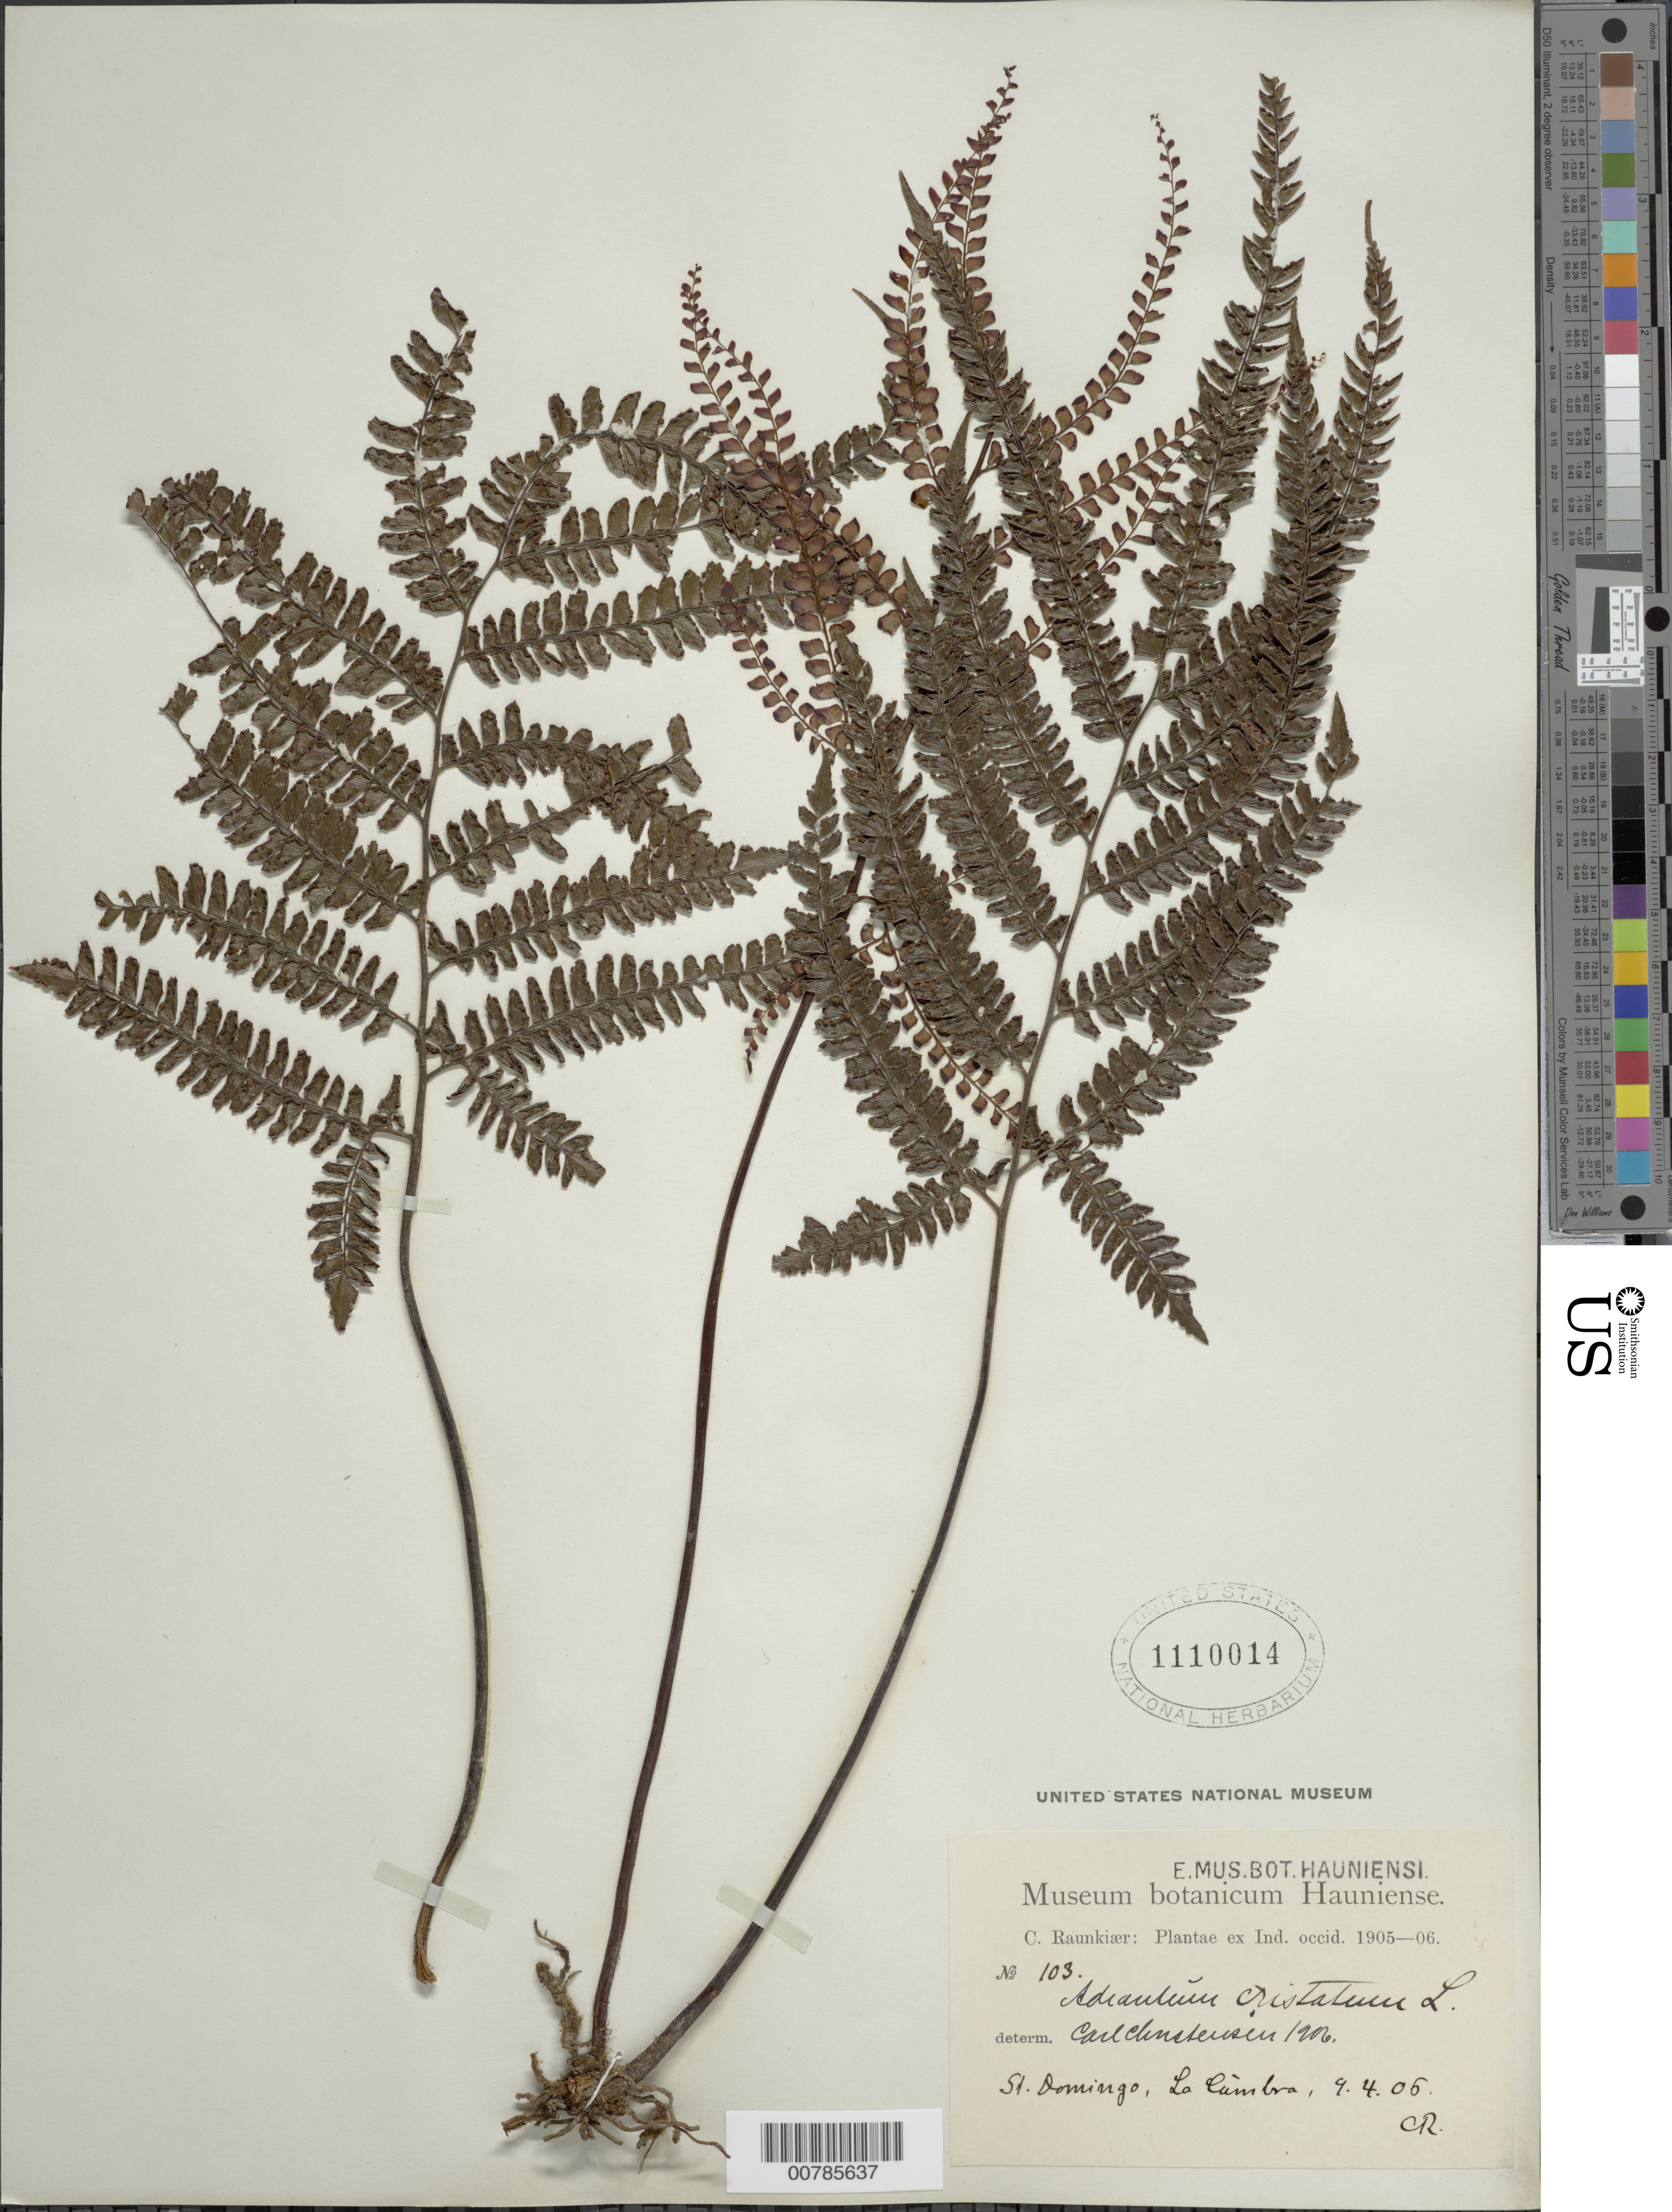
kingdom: Plantae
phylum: Tracheophyta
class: Polypodiopsida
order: Polypodiales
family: Pteridaceae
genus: Adiantum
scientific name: Adiantum pyramidale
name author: (L.) Willd.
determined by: Christensen, C. F. A.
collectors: C. C. Raunkiaer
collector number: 103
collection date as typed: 09 Apr 1905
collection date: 1905-04-09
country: Dominican Republic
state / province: La Altagracia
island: Hispaniola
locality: La Cumbre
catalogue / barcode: US 1110014